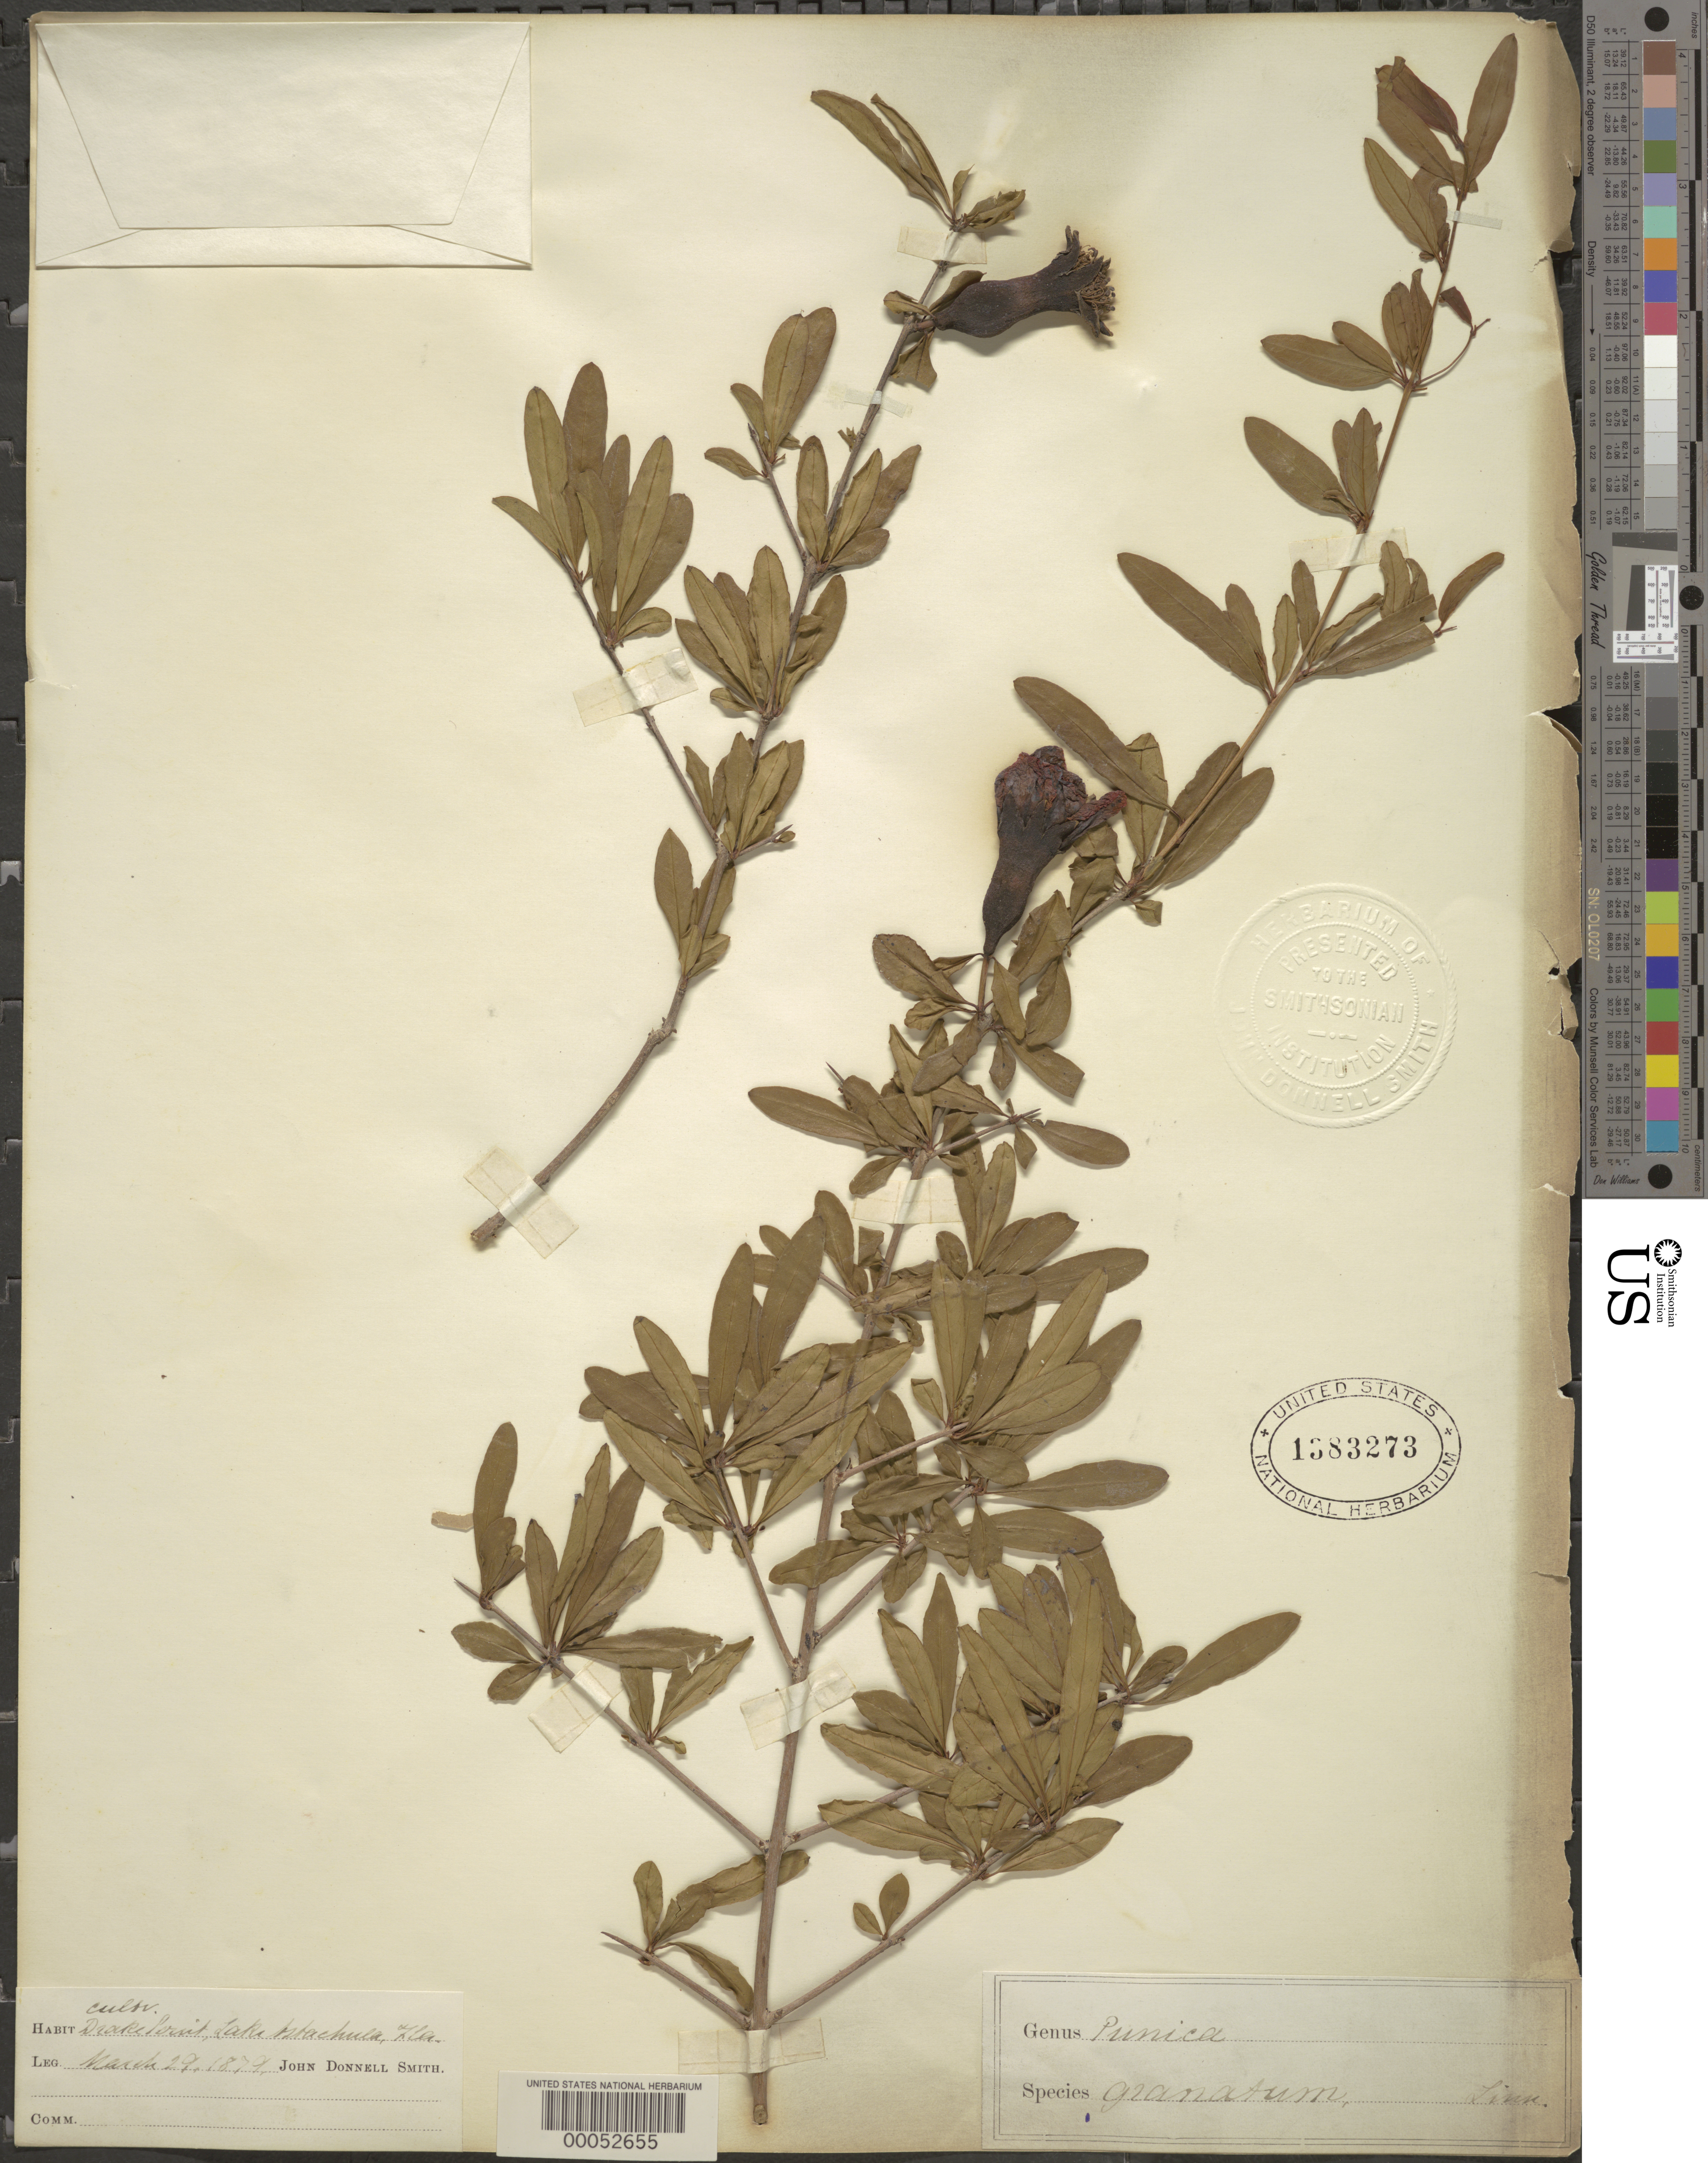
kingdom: Plantae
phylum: Tracheophyta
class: Magnoliopsida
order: Myrtales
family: Lythraceae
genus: Punica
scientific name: Punica granatum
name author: L.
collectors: J. Donnell Smith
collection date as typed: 29 Mar 1879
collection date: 1879-03-29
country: United States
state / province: Florida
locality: Drake point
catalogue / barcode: US 1383273